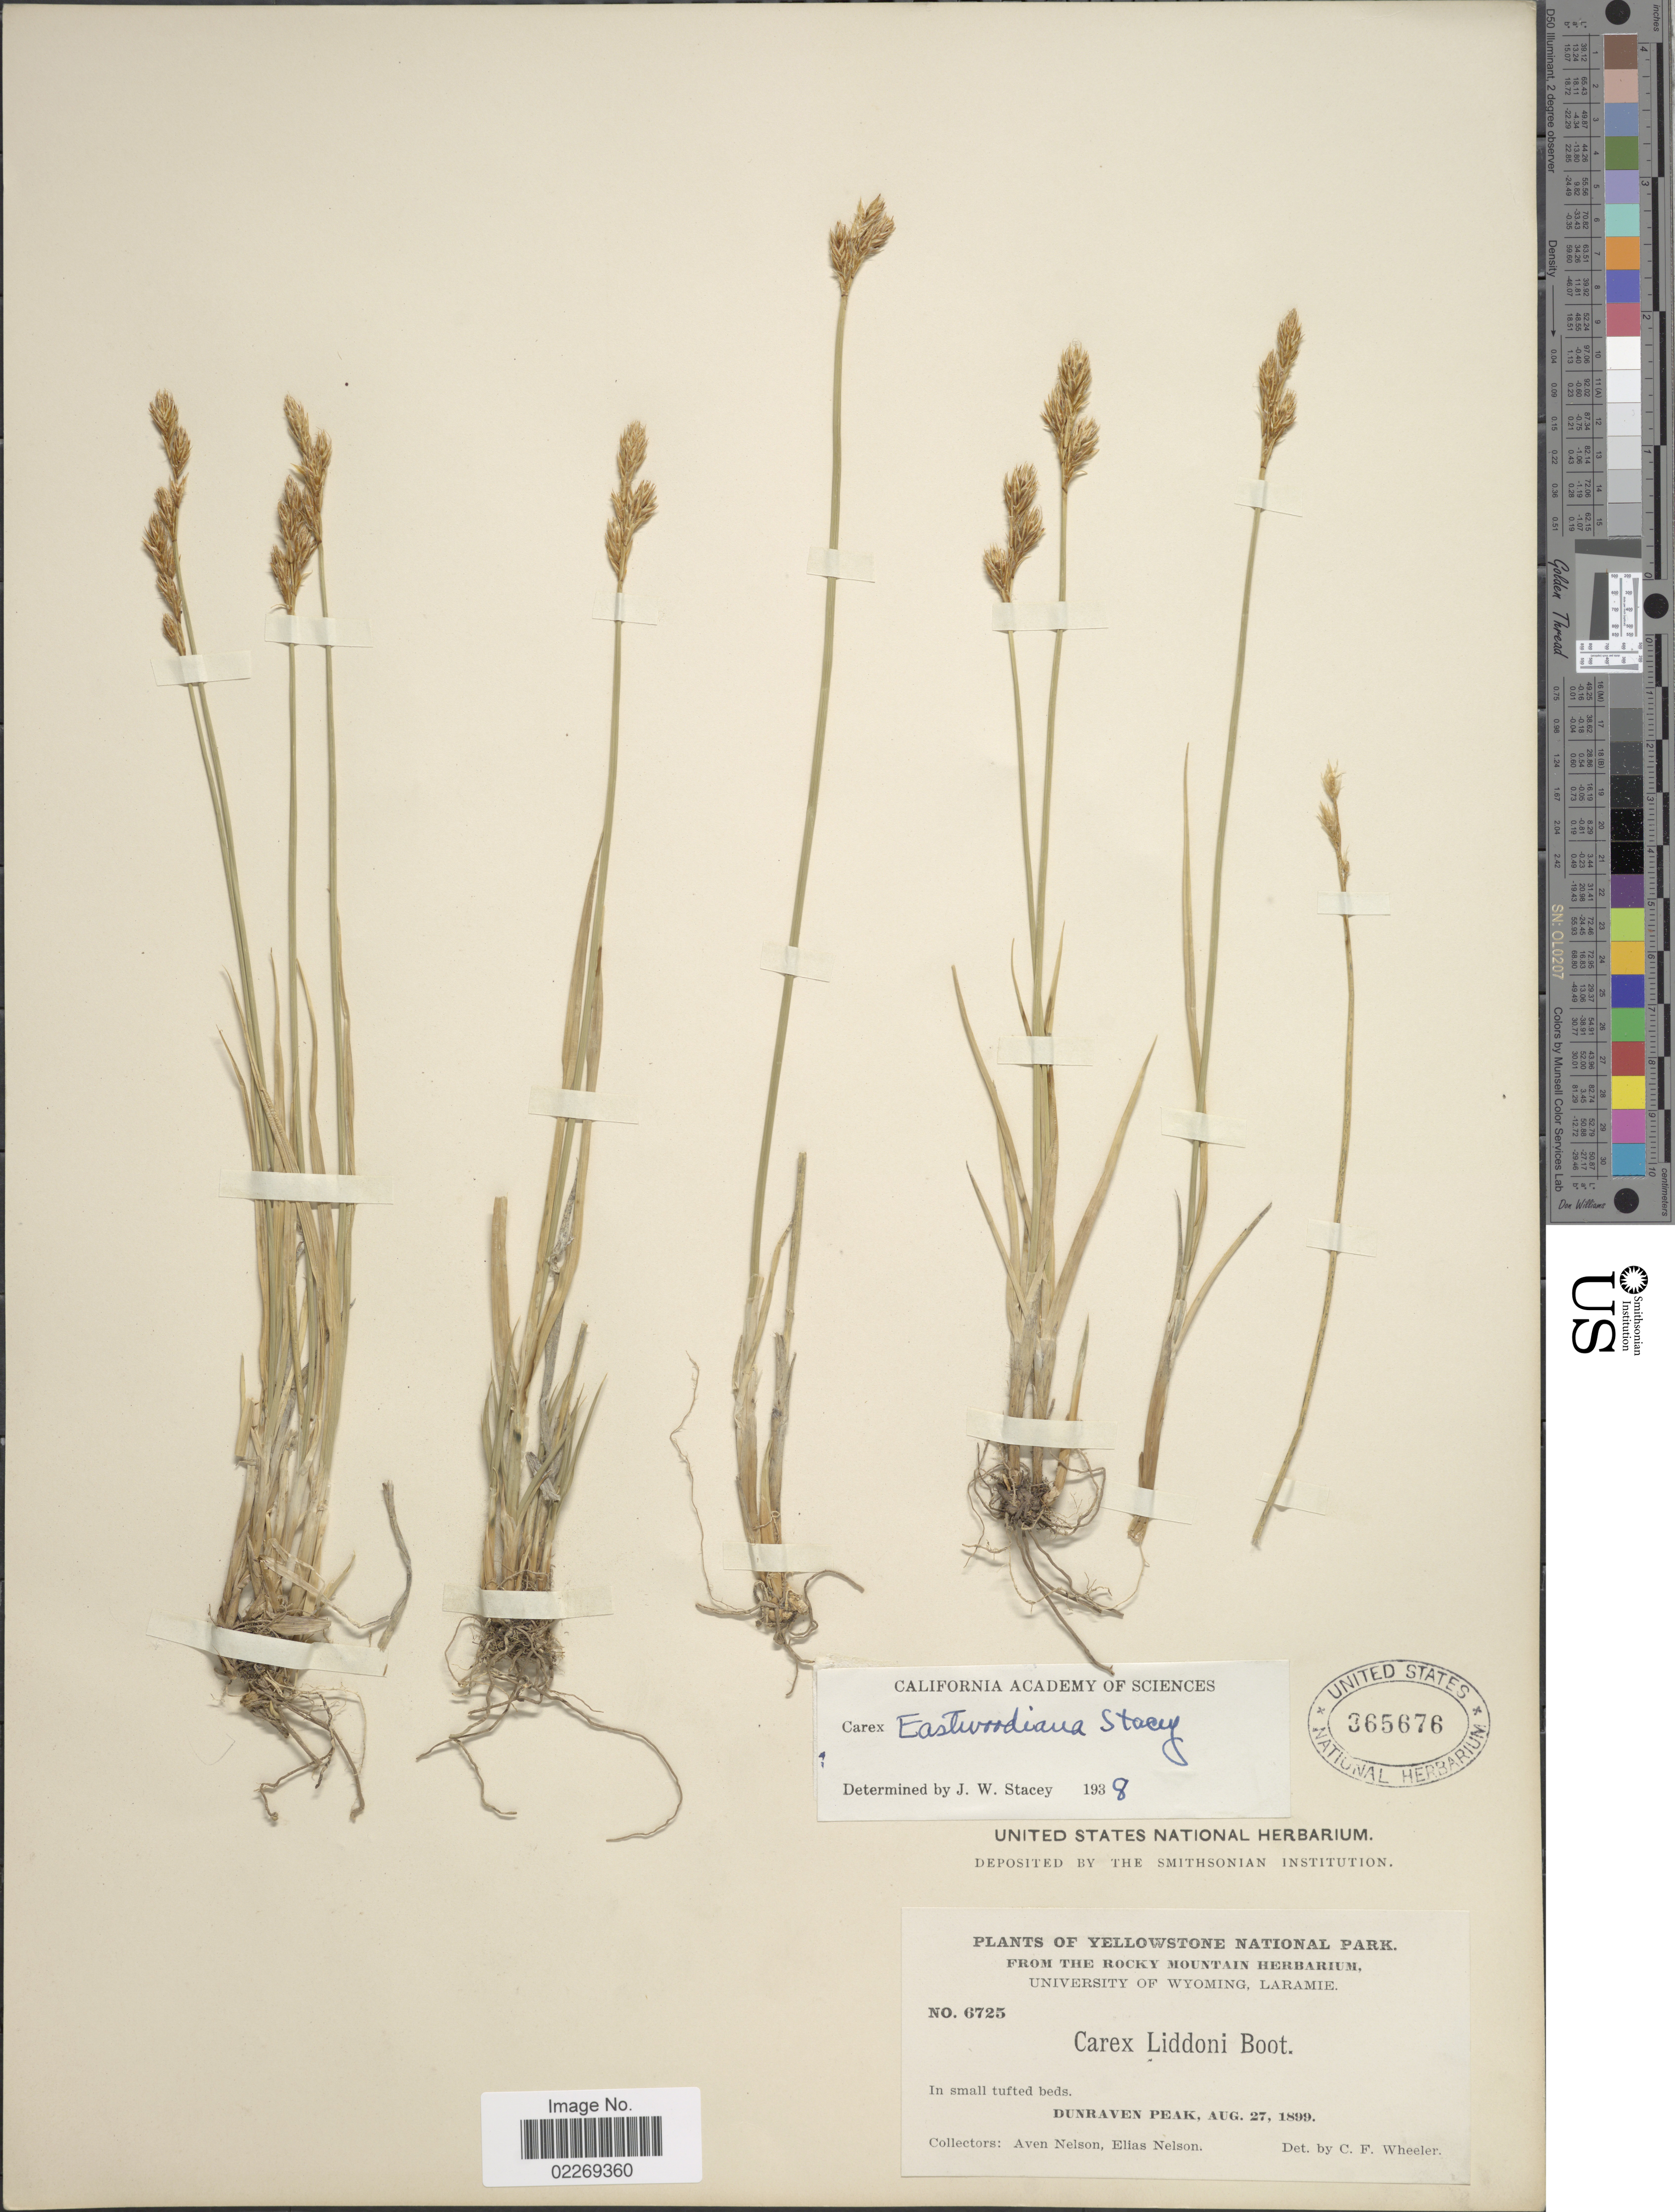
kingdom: Plantae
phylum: Tracheophyta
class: Liliopsida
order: Poales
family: Cyperaceae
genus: Carex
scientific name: Carex tahoensis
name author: Smiley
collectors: A. Nelson & E. Nelson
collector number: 6725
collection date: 1899-08-27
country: United States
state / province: Wyoming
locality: Yellowstone National Park. In small tufted beds. Dunraven Peak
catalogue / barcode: US 365676